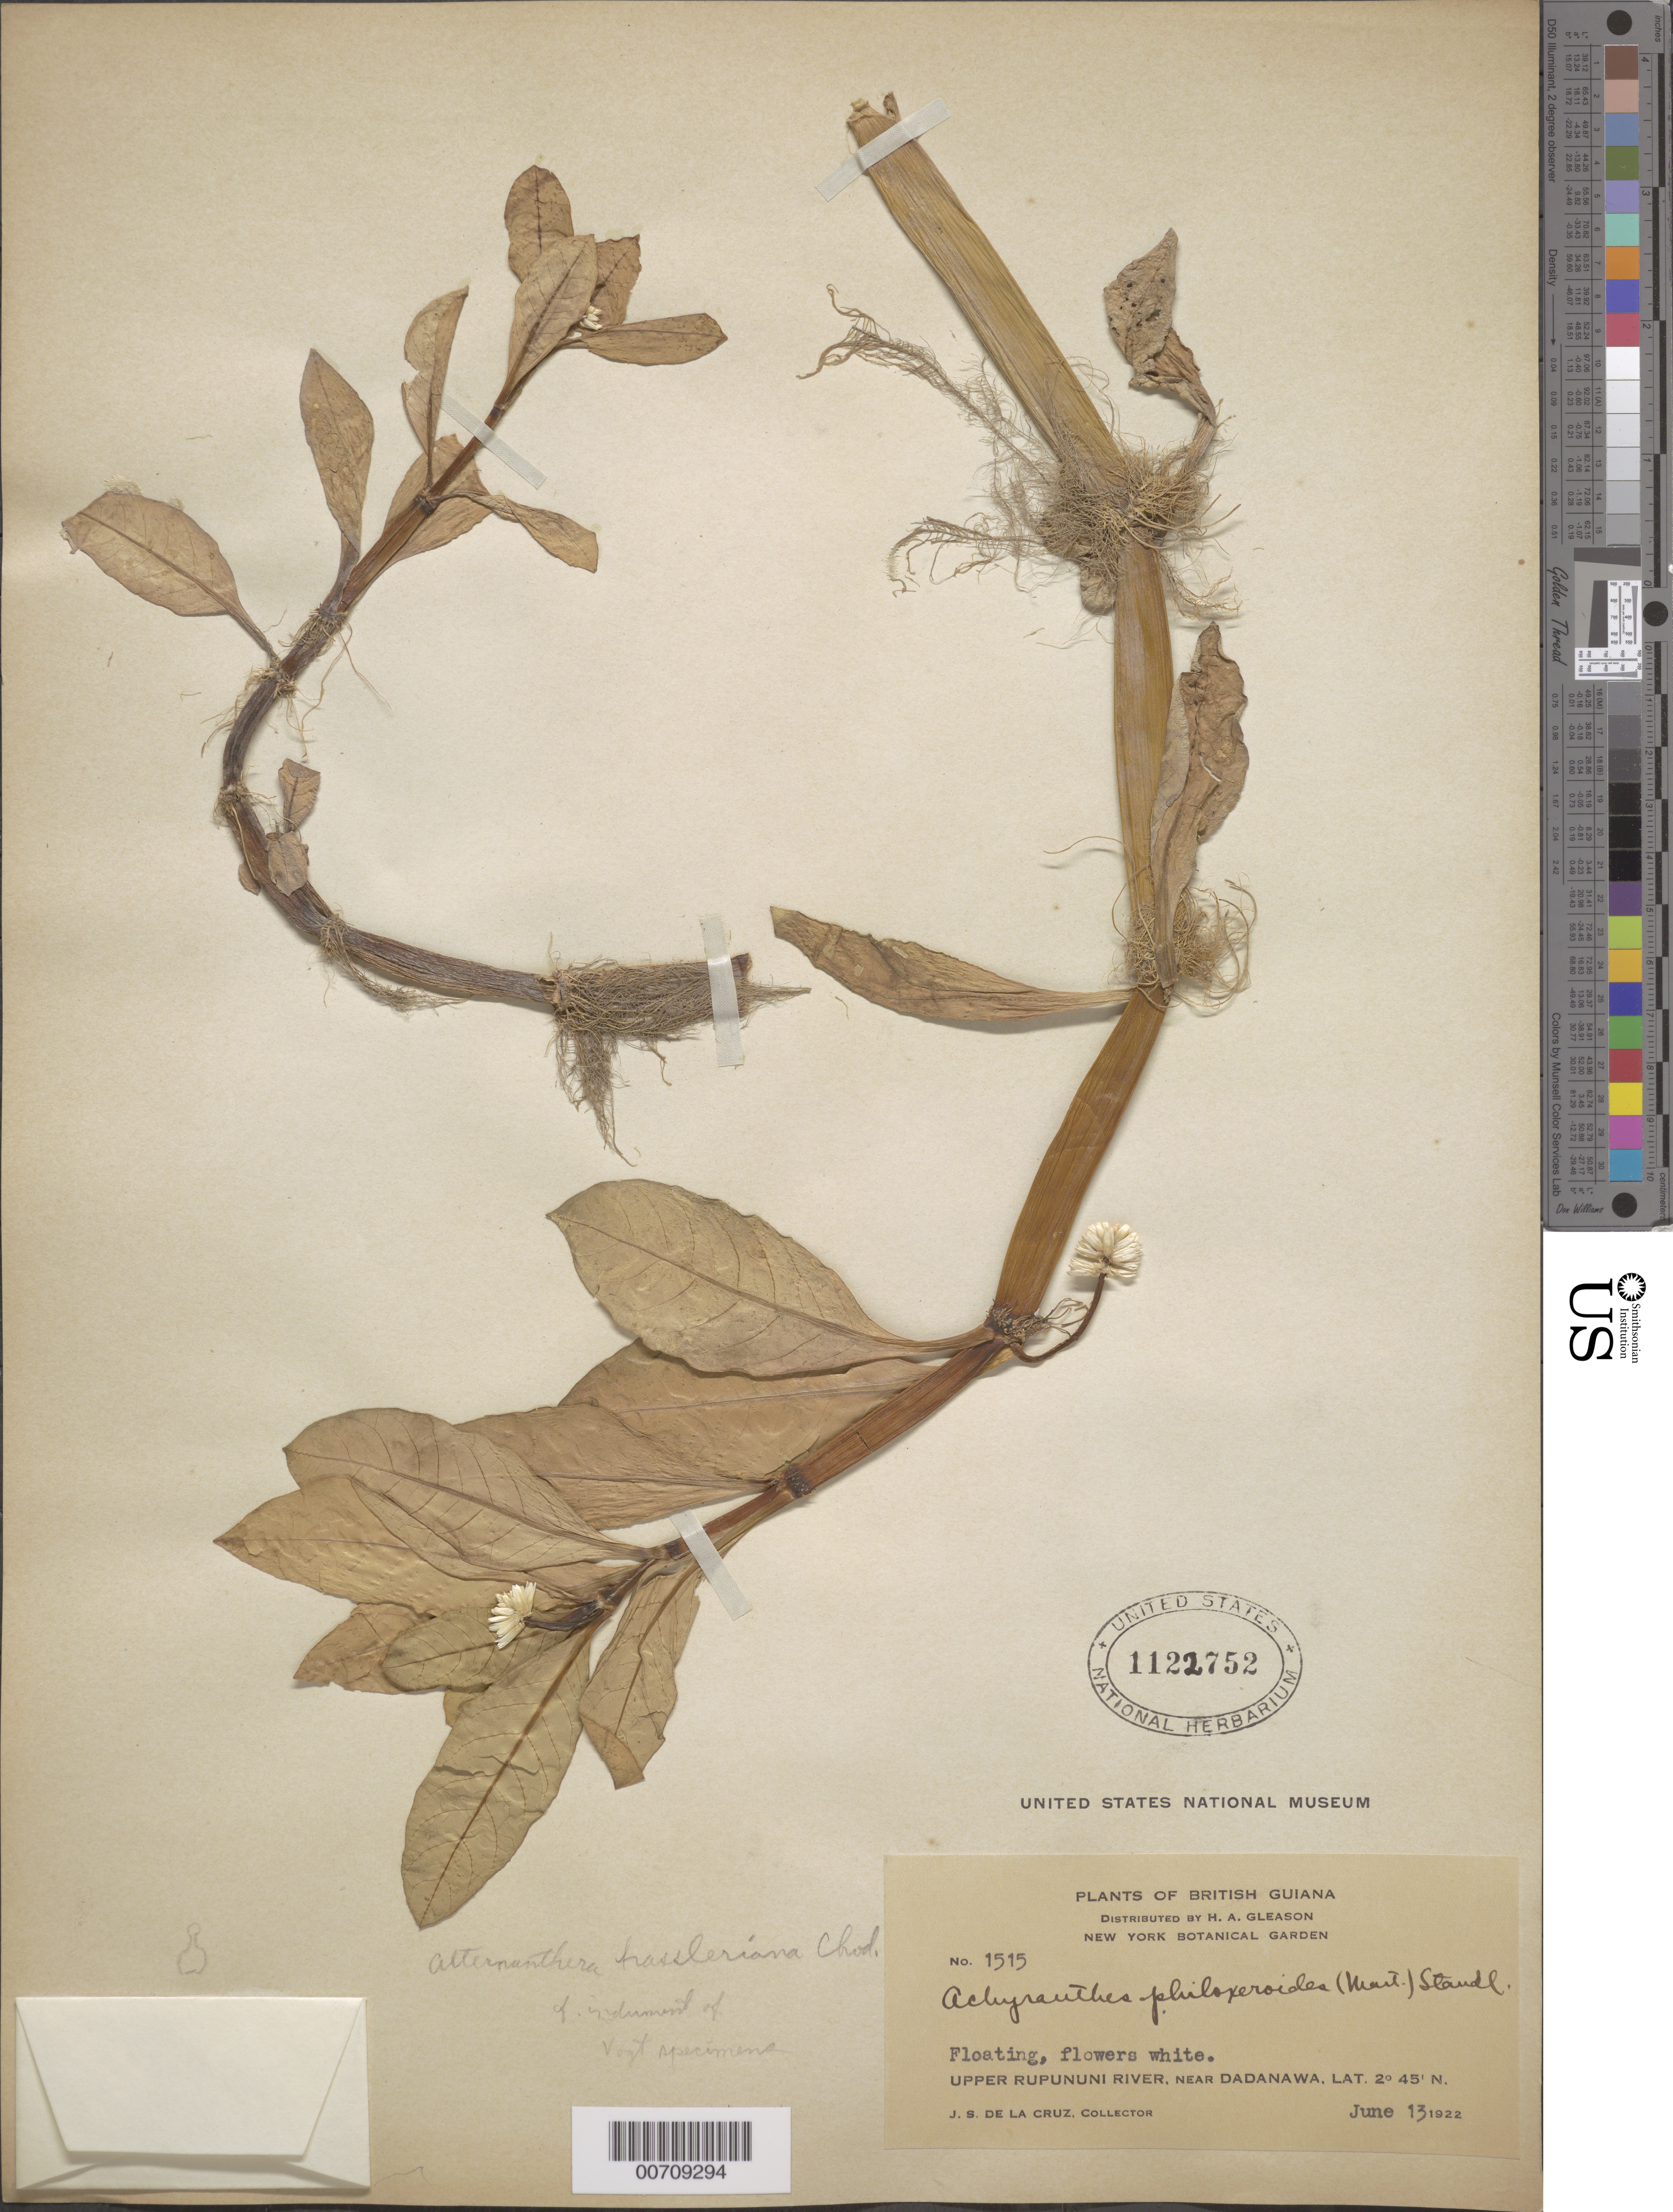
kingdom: Plantae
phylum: Tracheophyta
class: Magnoliopsida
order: Caryophyllales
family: Amaranthaceae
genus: Alternanthera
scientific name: Alternanthera brasiliana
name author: (L.) Kuntze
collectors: J. S. de la Cruz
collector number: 1515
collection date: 1922-06-13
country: Guyana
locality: British Guiana, Upper Rupununi River, near Dadanawa.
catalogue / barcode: US 1122752